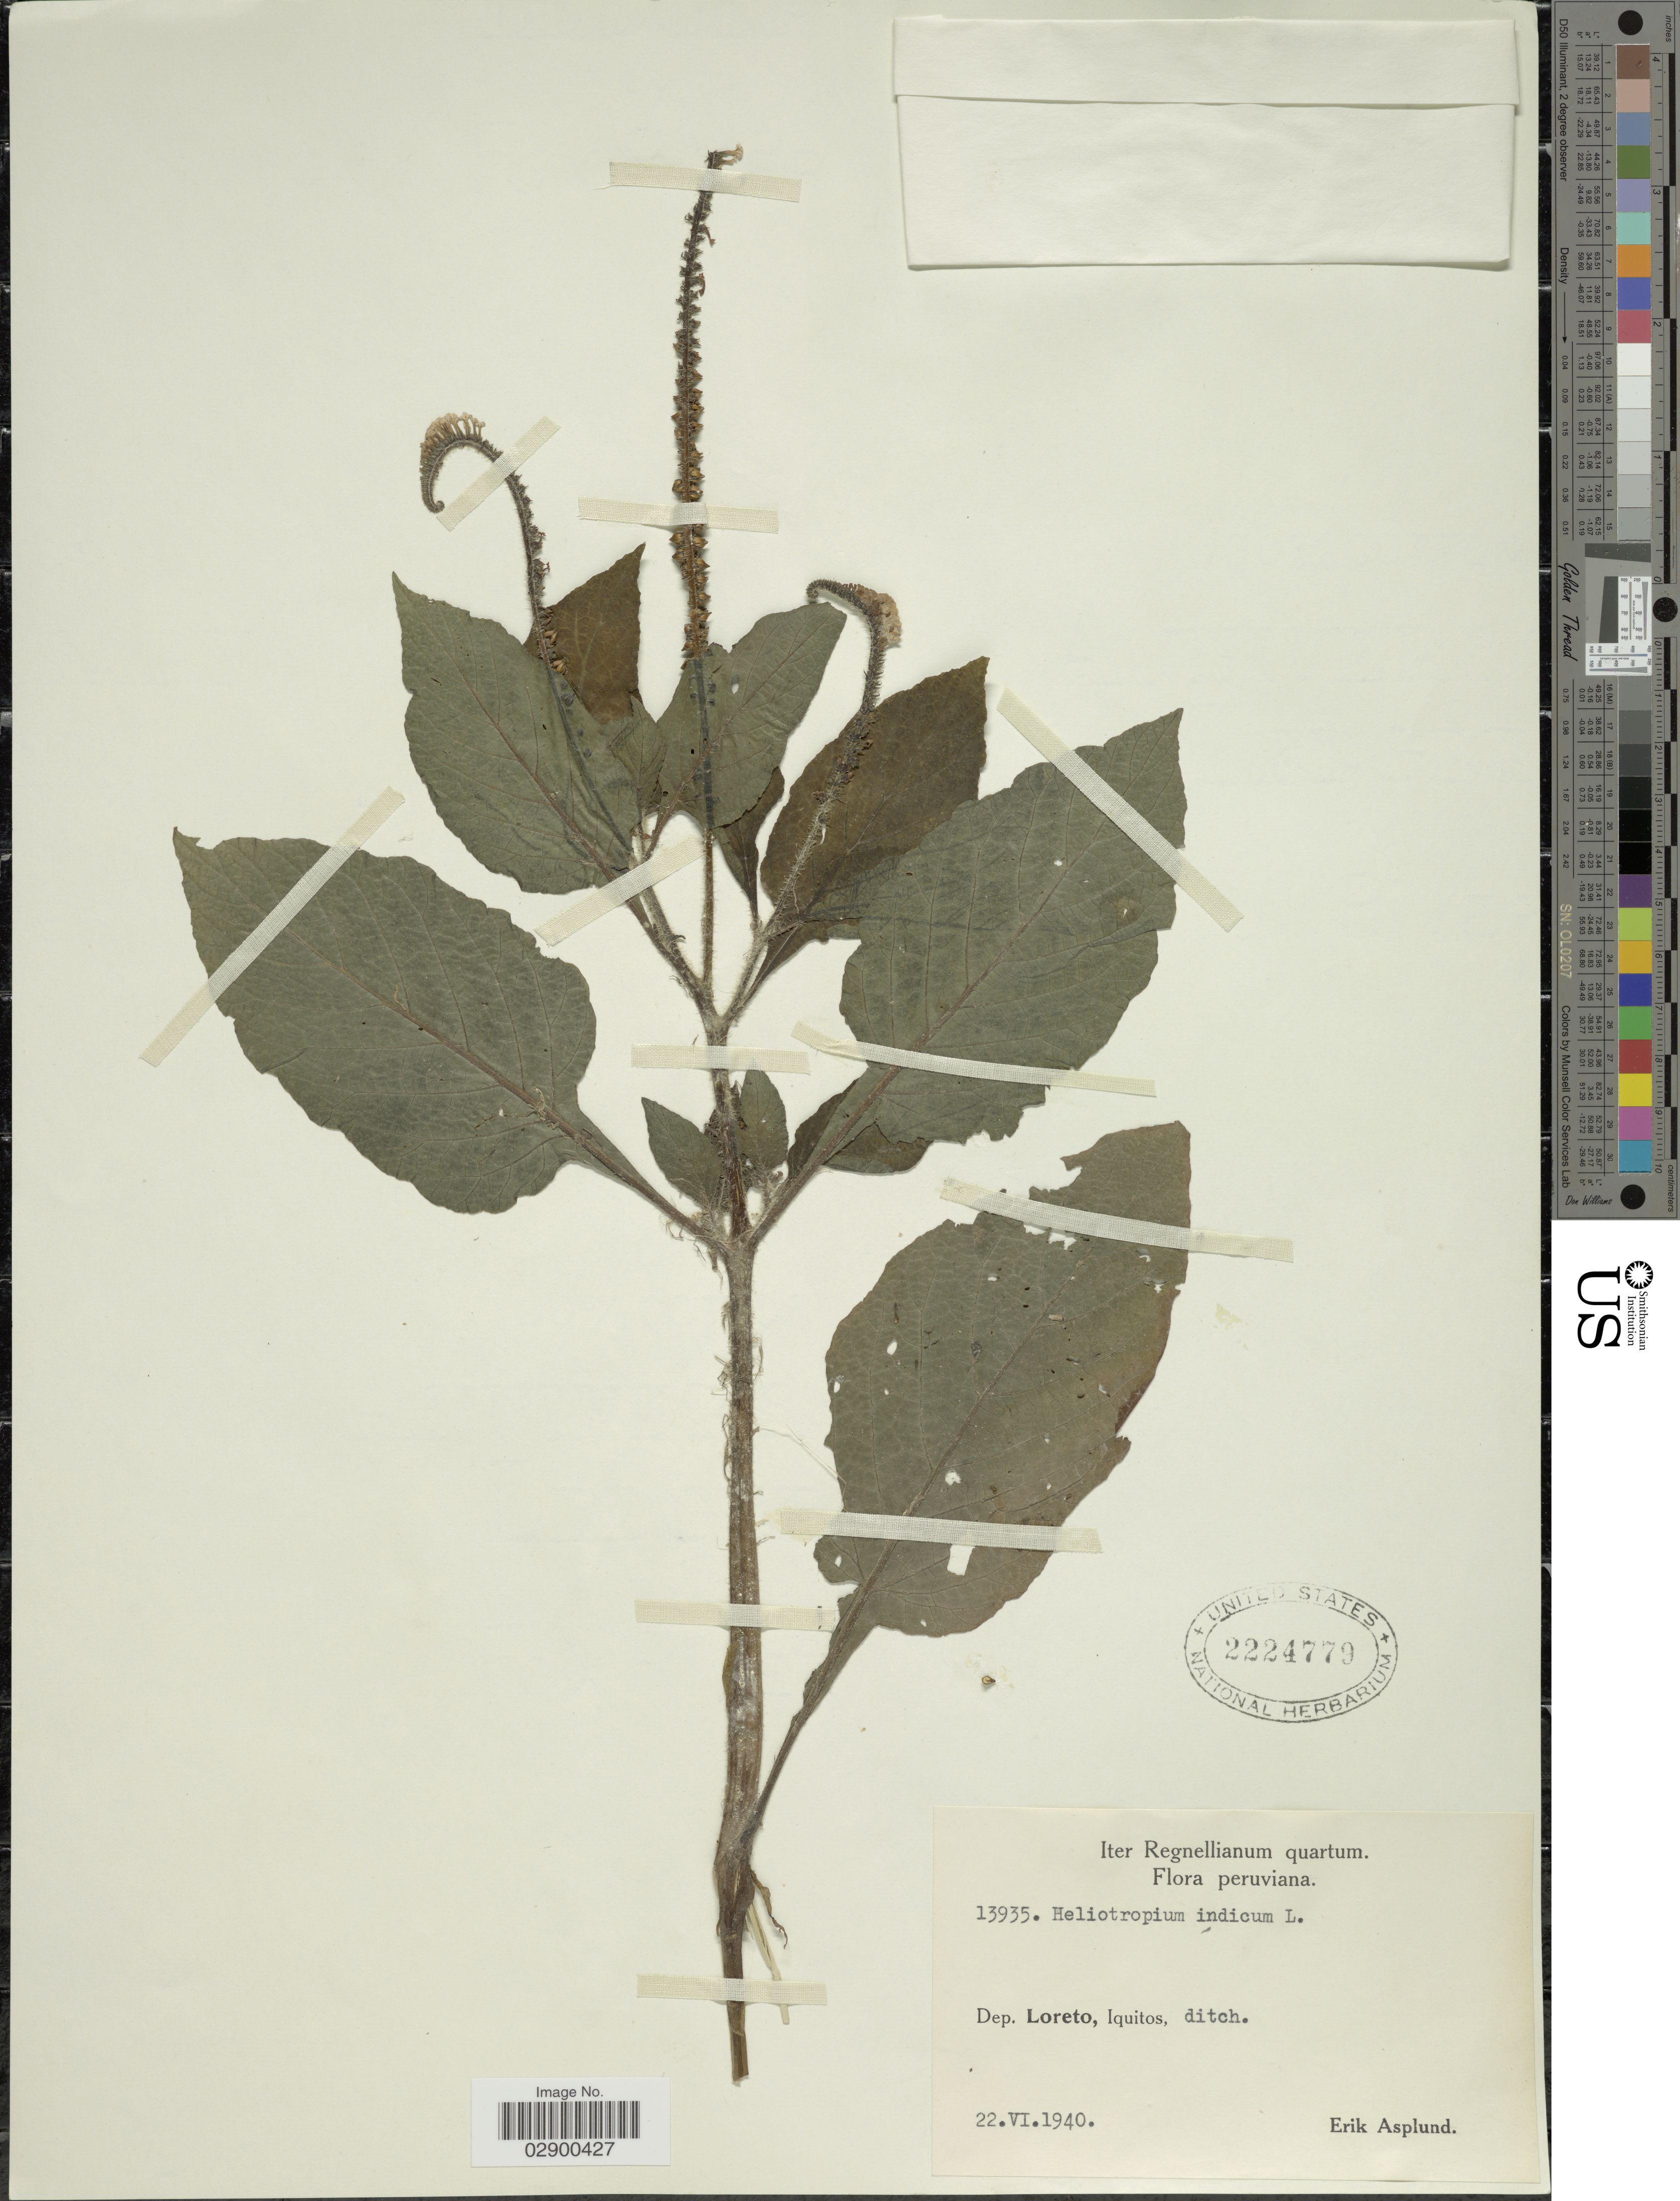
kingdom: Plantae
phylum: Tracheophyta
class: Magnoliopsida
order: Boraginales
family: Heliotropiaceae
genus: Heliotropium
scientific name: Heliotropium indicum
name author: L.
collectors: E. Asplund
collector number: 13935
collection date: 1940-06-22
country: Peru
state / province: Loreto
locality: Dep. Loreto, Iquitos.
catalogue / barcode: US 2224779